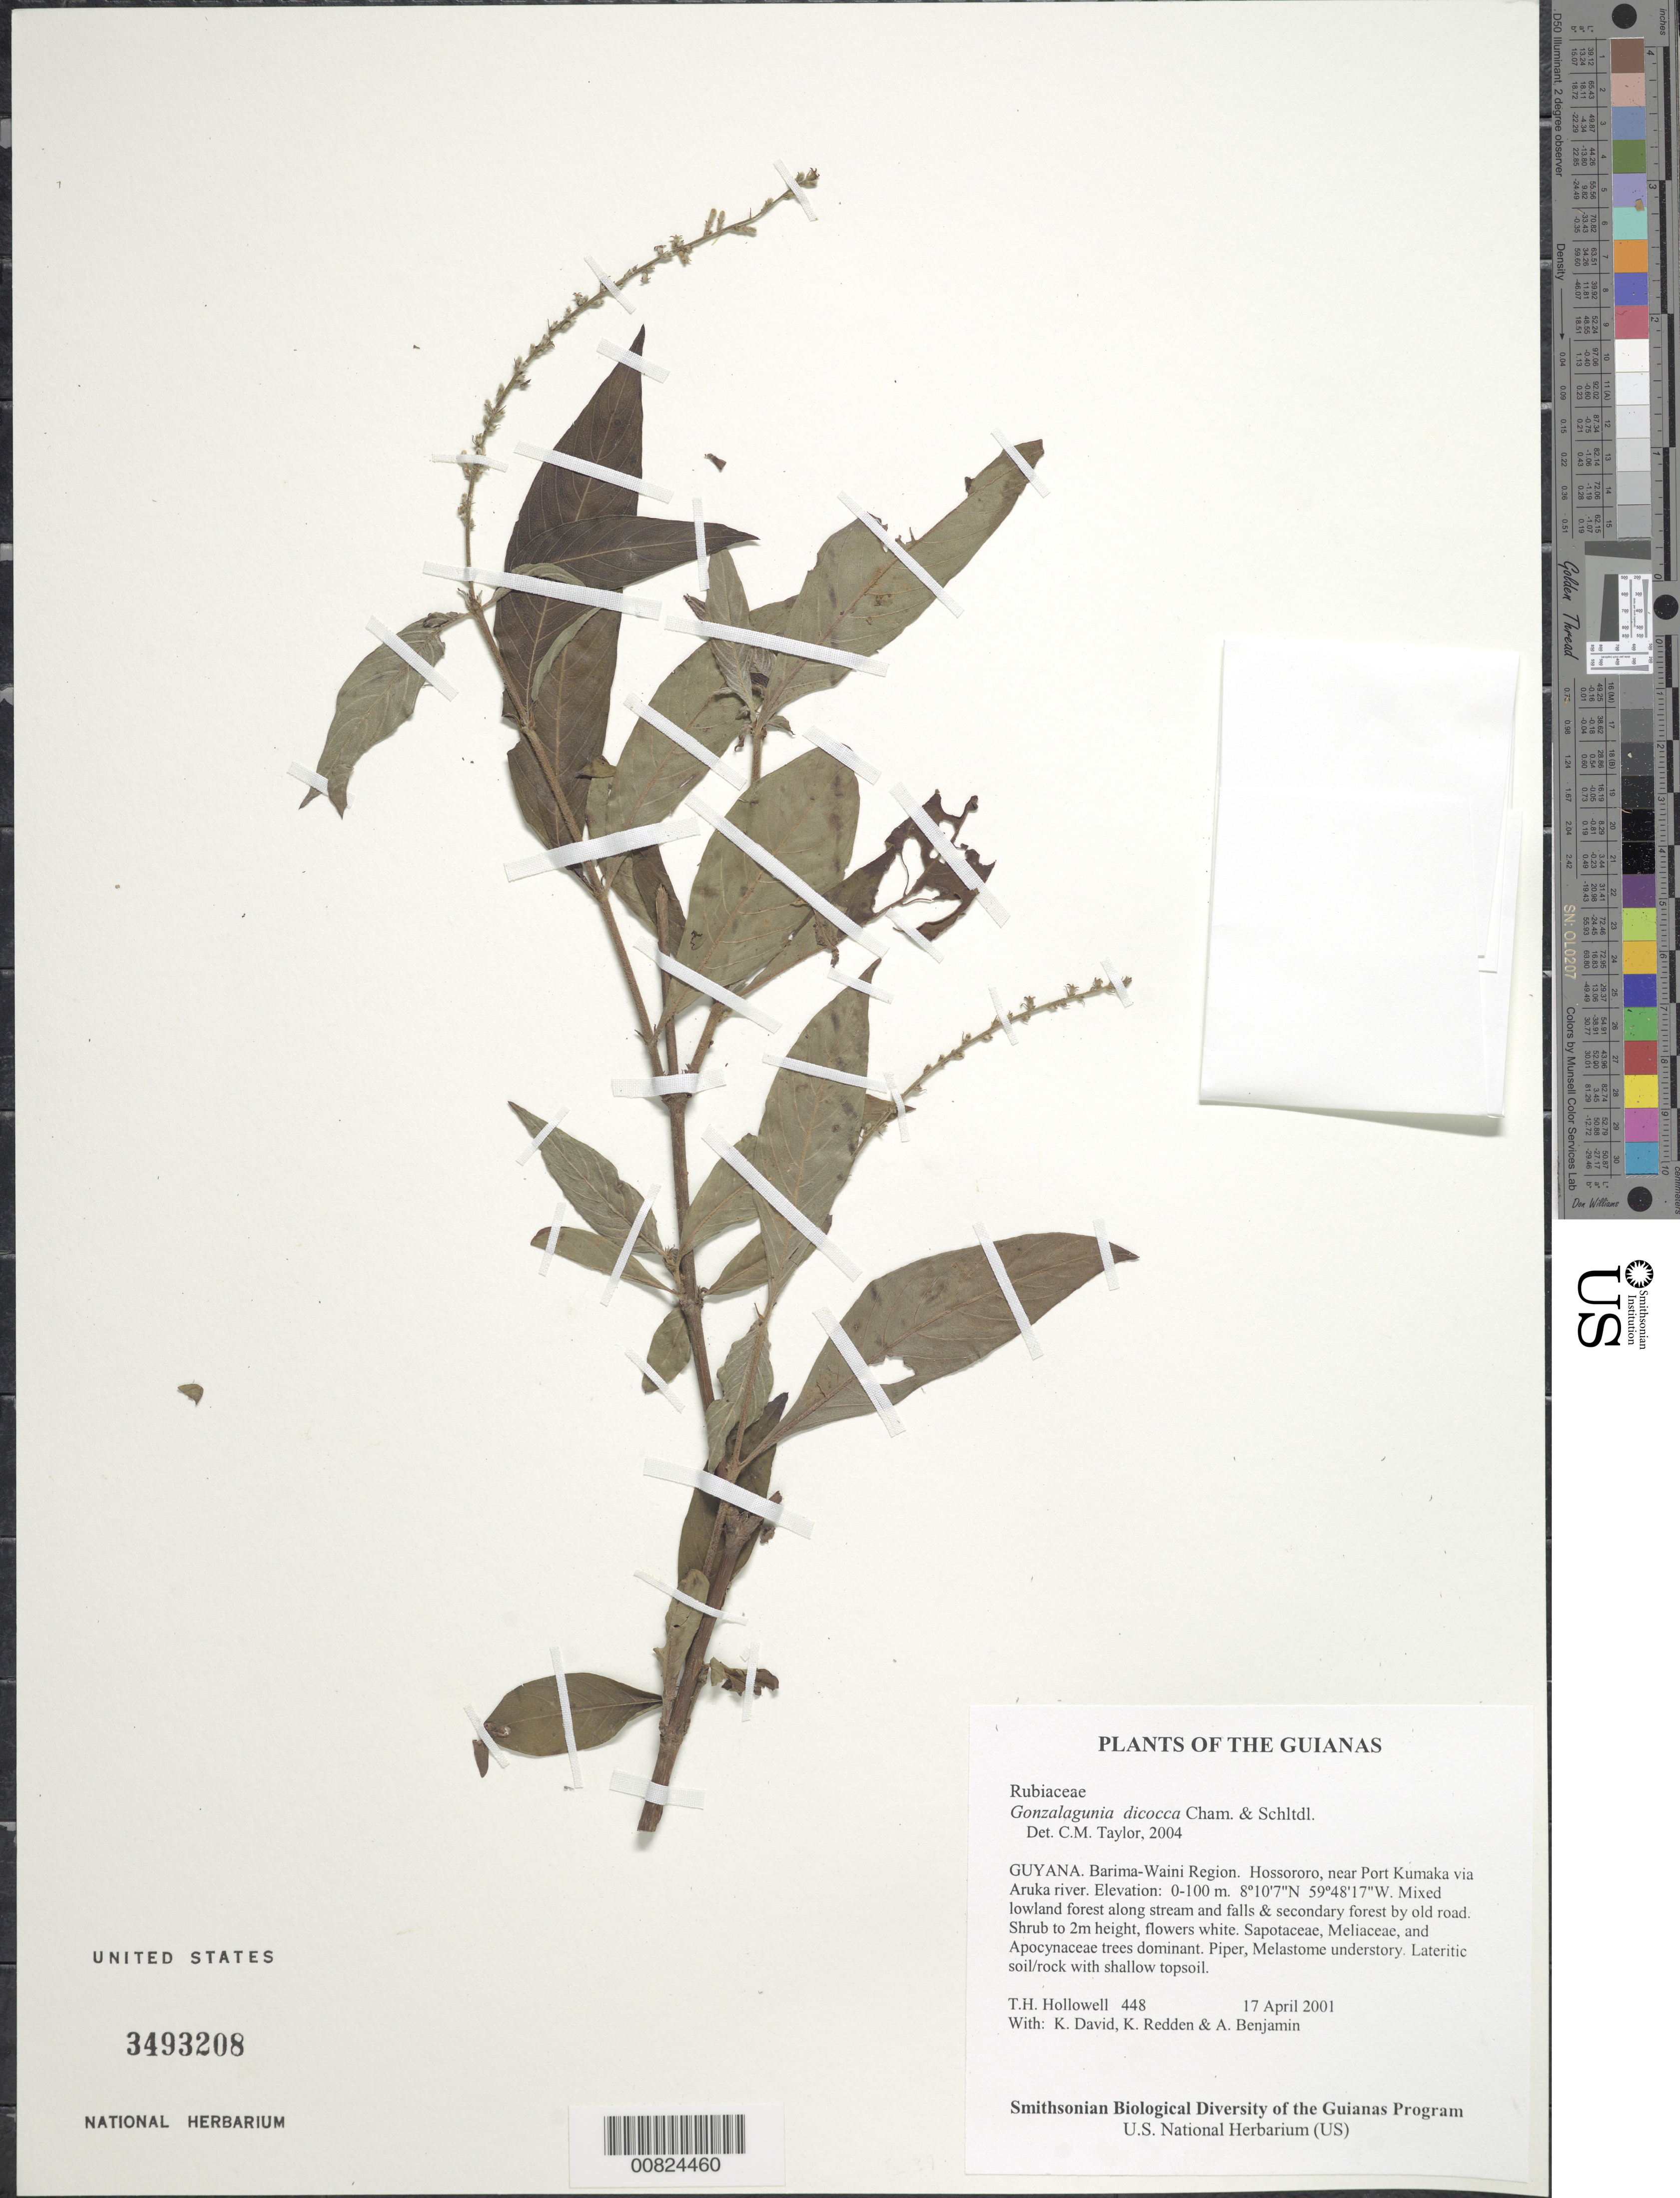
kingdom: Plantae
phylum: Tracheophyta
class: Magnoliopsida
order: Gentianales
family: Rubiaceae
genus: Gonzalagunia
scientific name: Gonzalagunia dicocca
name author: Cham. & Schltdl.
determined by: Taylor, Charlotte M.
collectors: T. Hollowell, K. David, K. M. Redden & A. Benjamin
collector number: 448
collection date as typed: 17 April 2001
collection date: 2001-04-17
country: Guyana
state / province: Barima-Waini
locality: Hossororo, near Port Kumaka via Aruka river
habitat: Mixed lowland forest along stream and falls & secondary forest by old road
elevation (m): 0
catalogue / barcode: US 3493208